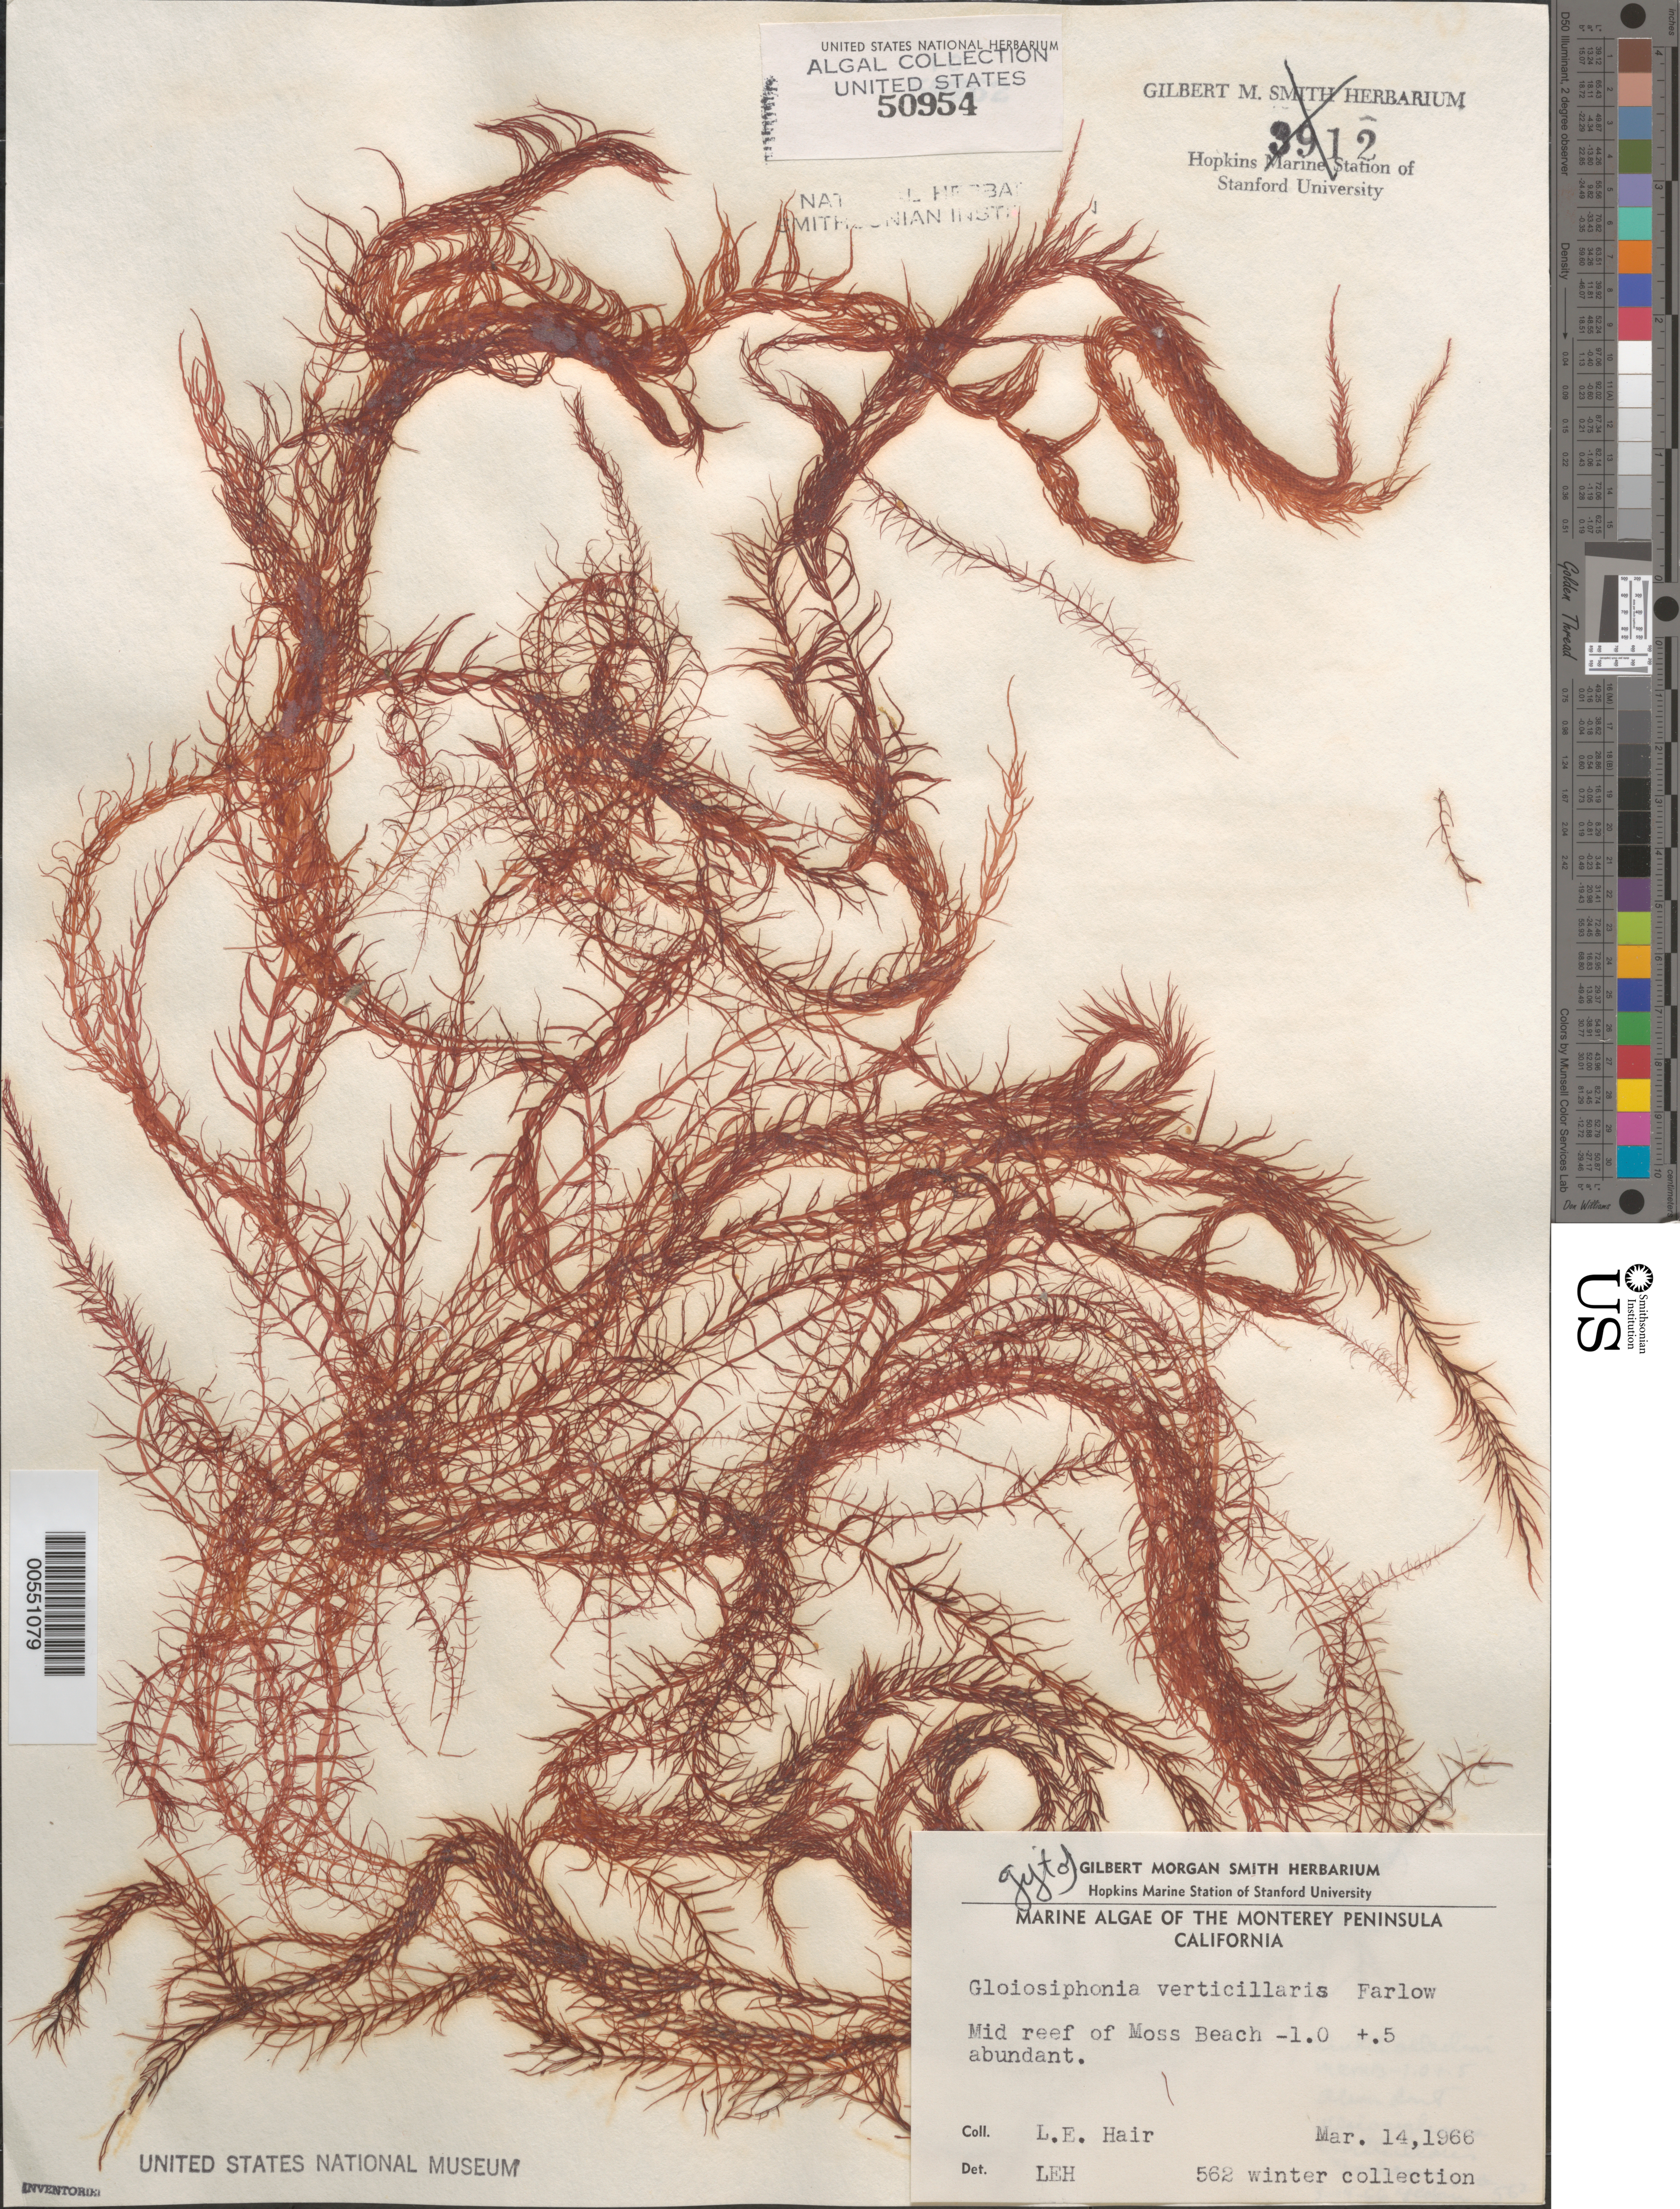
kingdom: Plantae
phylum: Rhodophyta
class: Florideophyceae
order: Gigartinales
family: Gloiosiphoniaceae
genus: Gloiosiphonia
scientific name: Gloiosiphonia verticillaris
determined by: Hair, L. E.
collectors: L. Hair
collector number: LEH 562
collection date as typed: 14 Mar 1966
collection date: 1966-03-14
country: United States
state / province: California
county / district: Monterey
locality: Middle Reef of Moss Beach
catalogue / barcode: US 50954